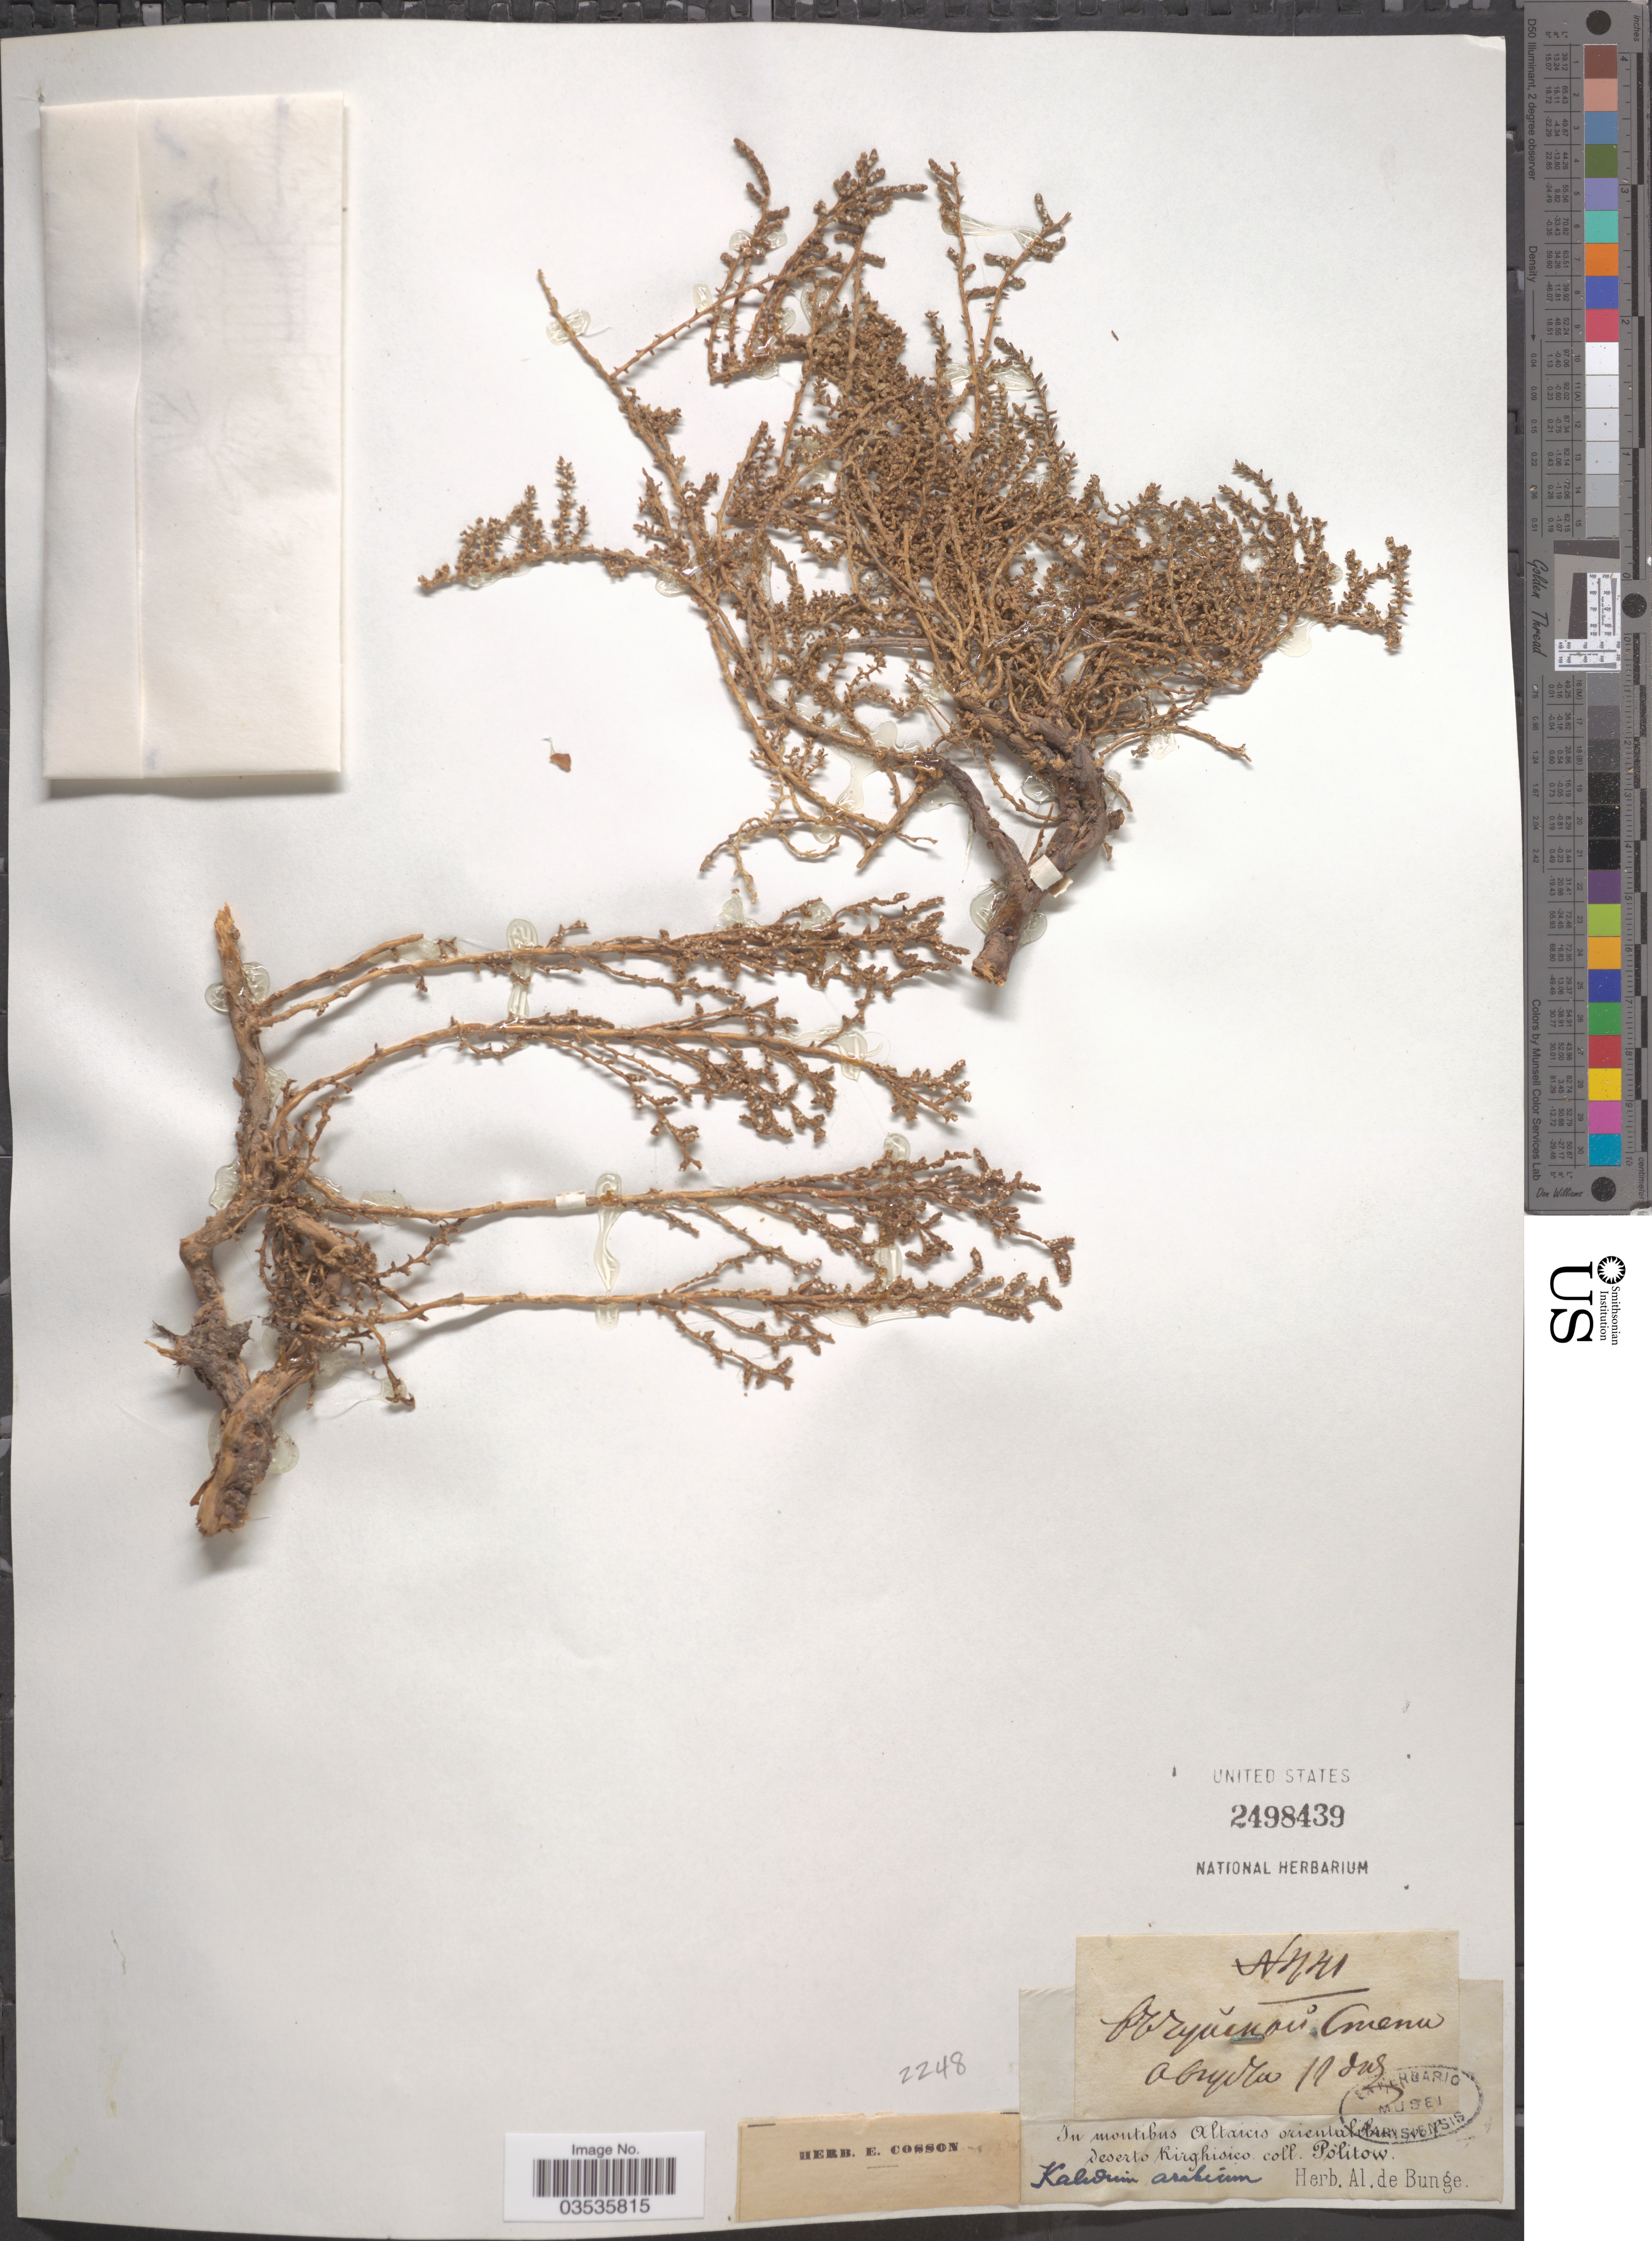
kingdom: Plantae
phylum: Tracheophyta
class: Magnoliopsida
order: Caryophyllales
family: Amaranthaceae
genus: Kalidium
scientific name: Kalidium arabicum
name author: Moq.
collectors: -. Politow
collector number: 441*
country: Kyrgyzstan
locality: Abryizw. [interpreted] In montibus Altaicis orientalibus deserto Kirghisico.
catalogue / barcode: US 2498439